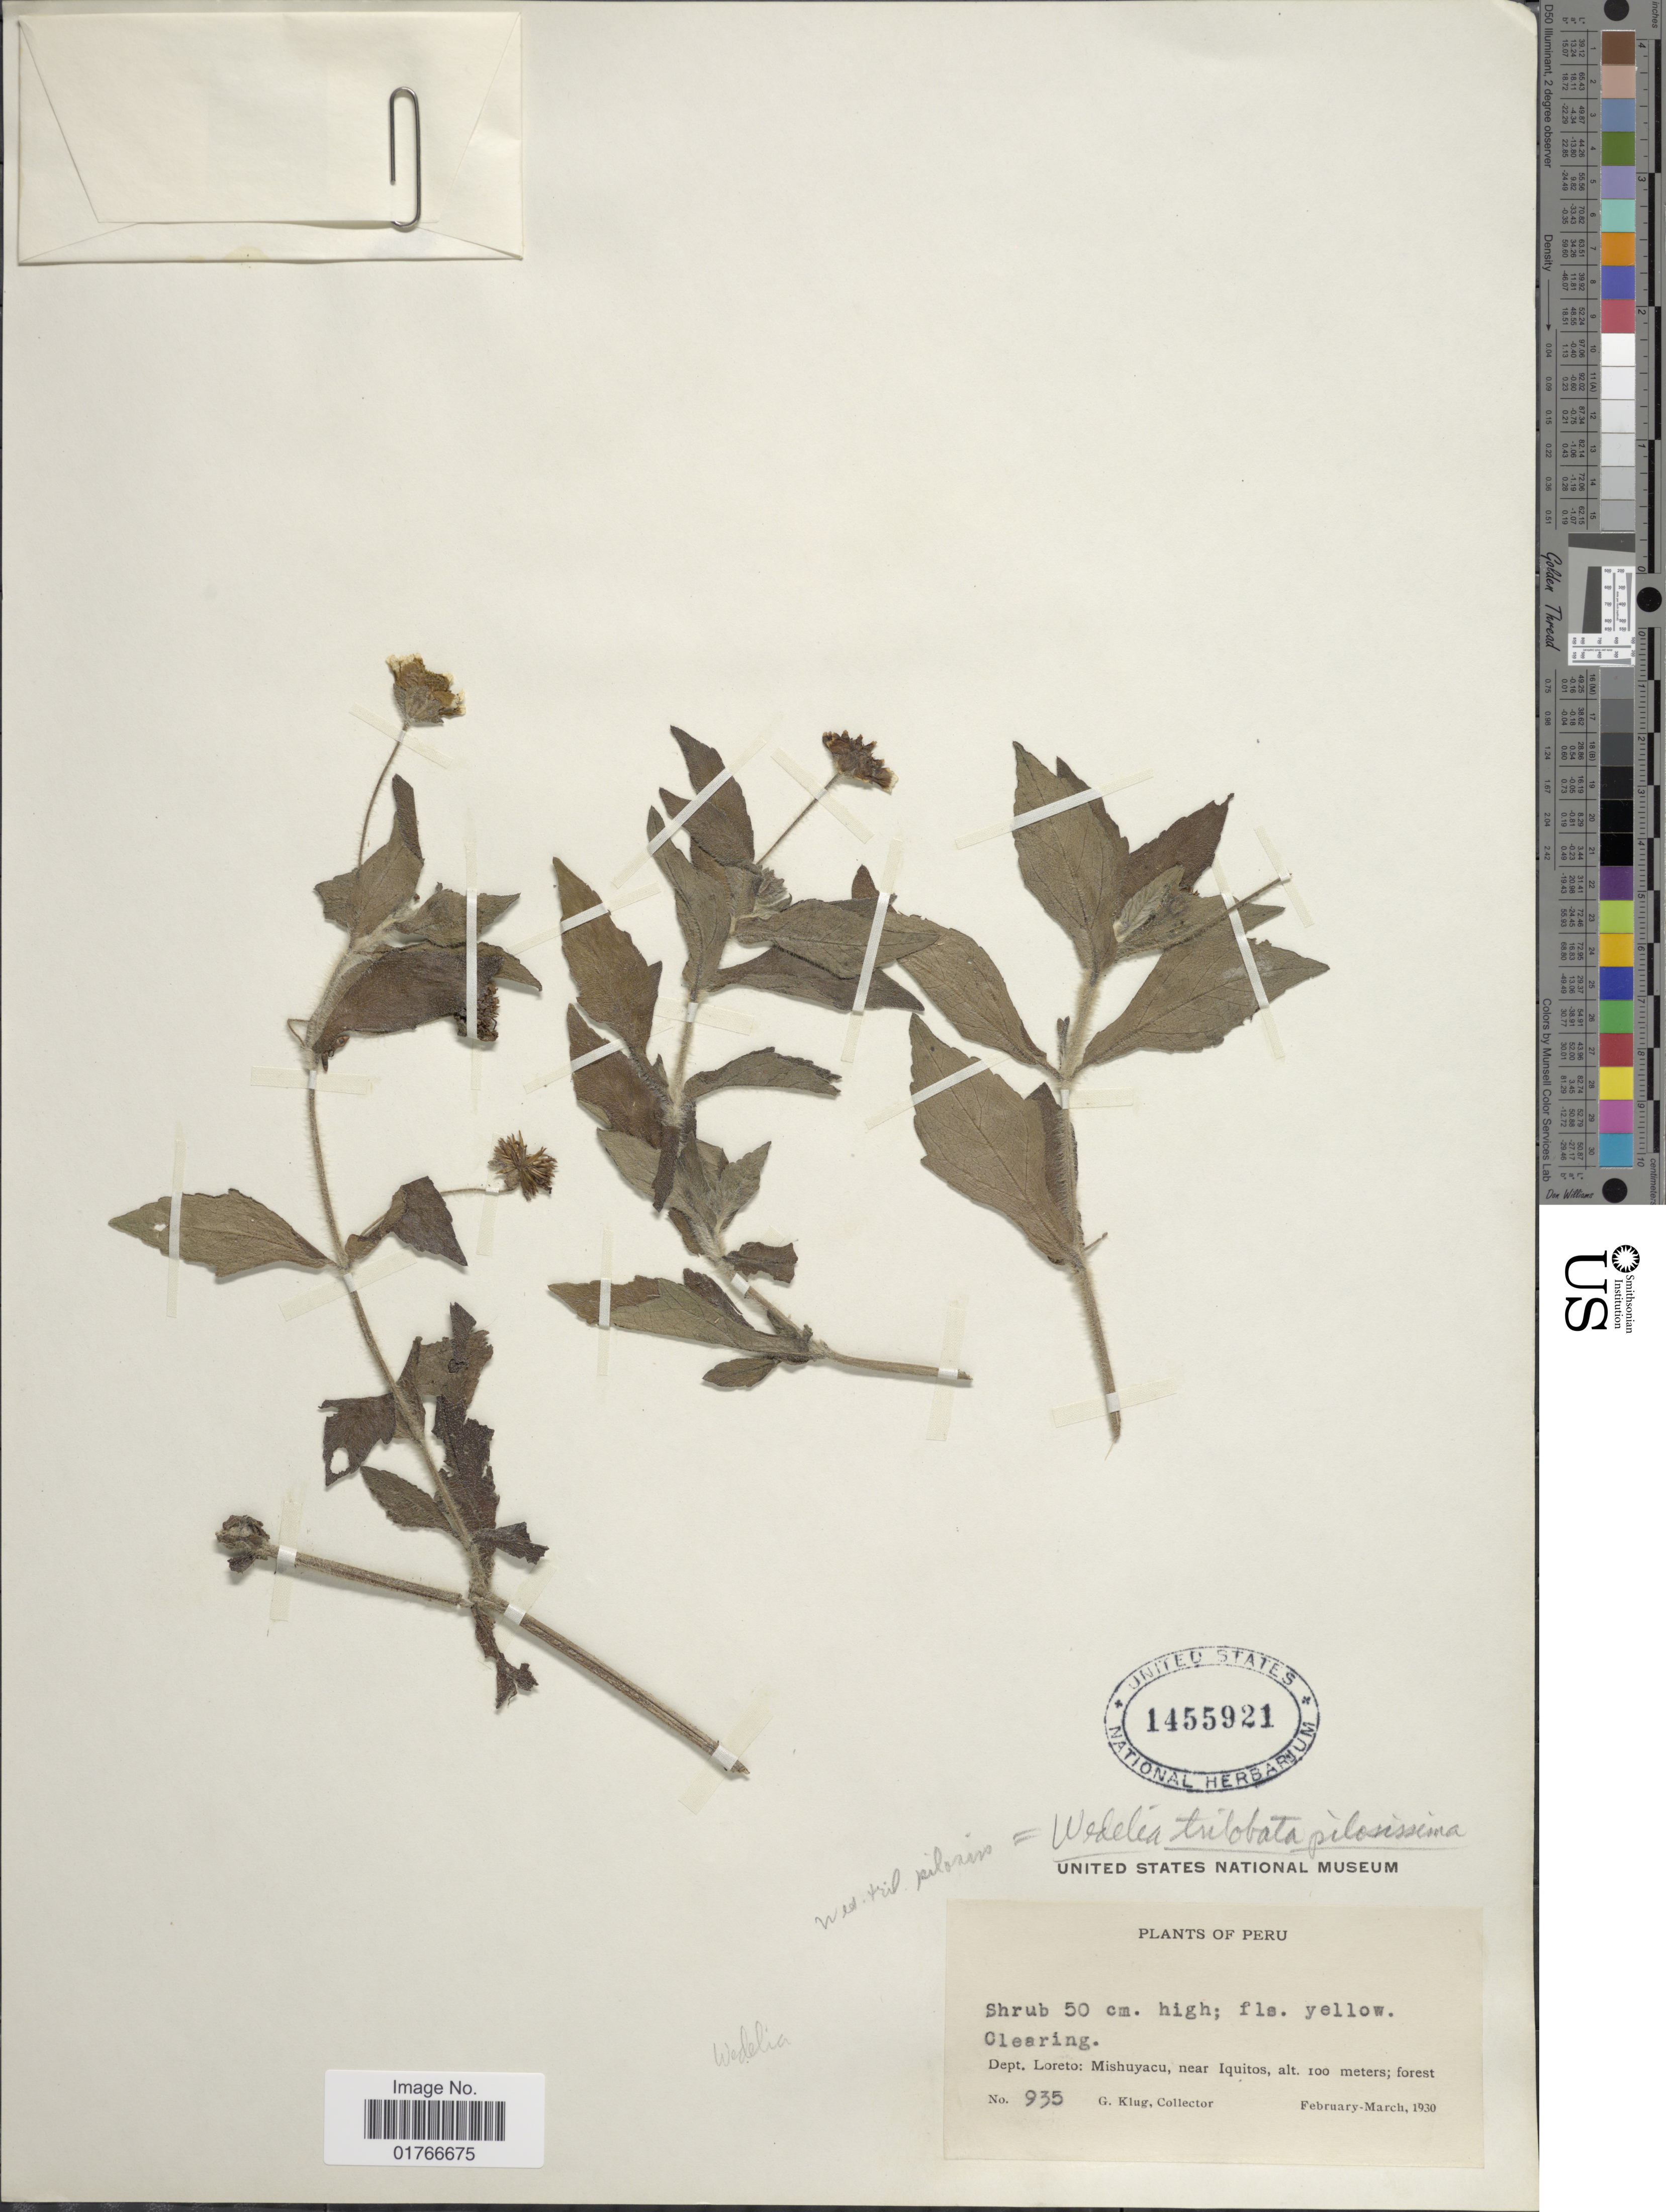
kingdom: Plantae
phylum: Tracheophyta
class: Magnoliopsida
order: Asterales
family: Asteraceae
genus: Wedelia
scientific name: Wedelia trilobata var. pilosissima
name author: S.F. Blake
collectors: G. Klug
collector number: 935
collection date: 1930-02/1930-03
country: Peru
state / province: Loreto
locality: Mishuyacu, near Iquitos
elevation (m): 100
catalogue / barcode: US 1455921